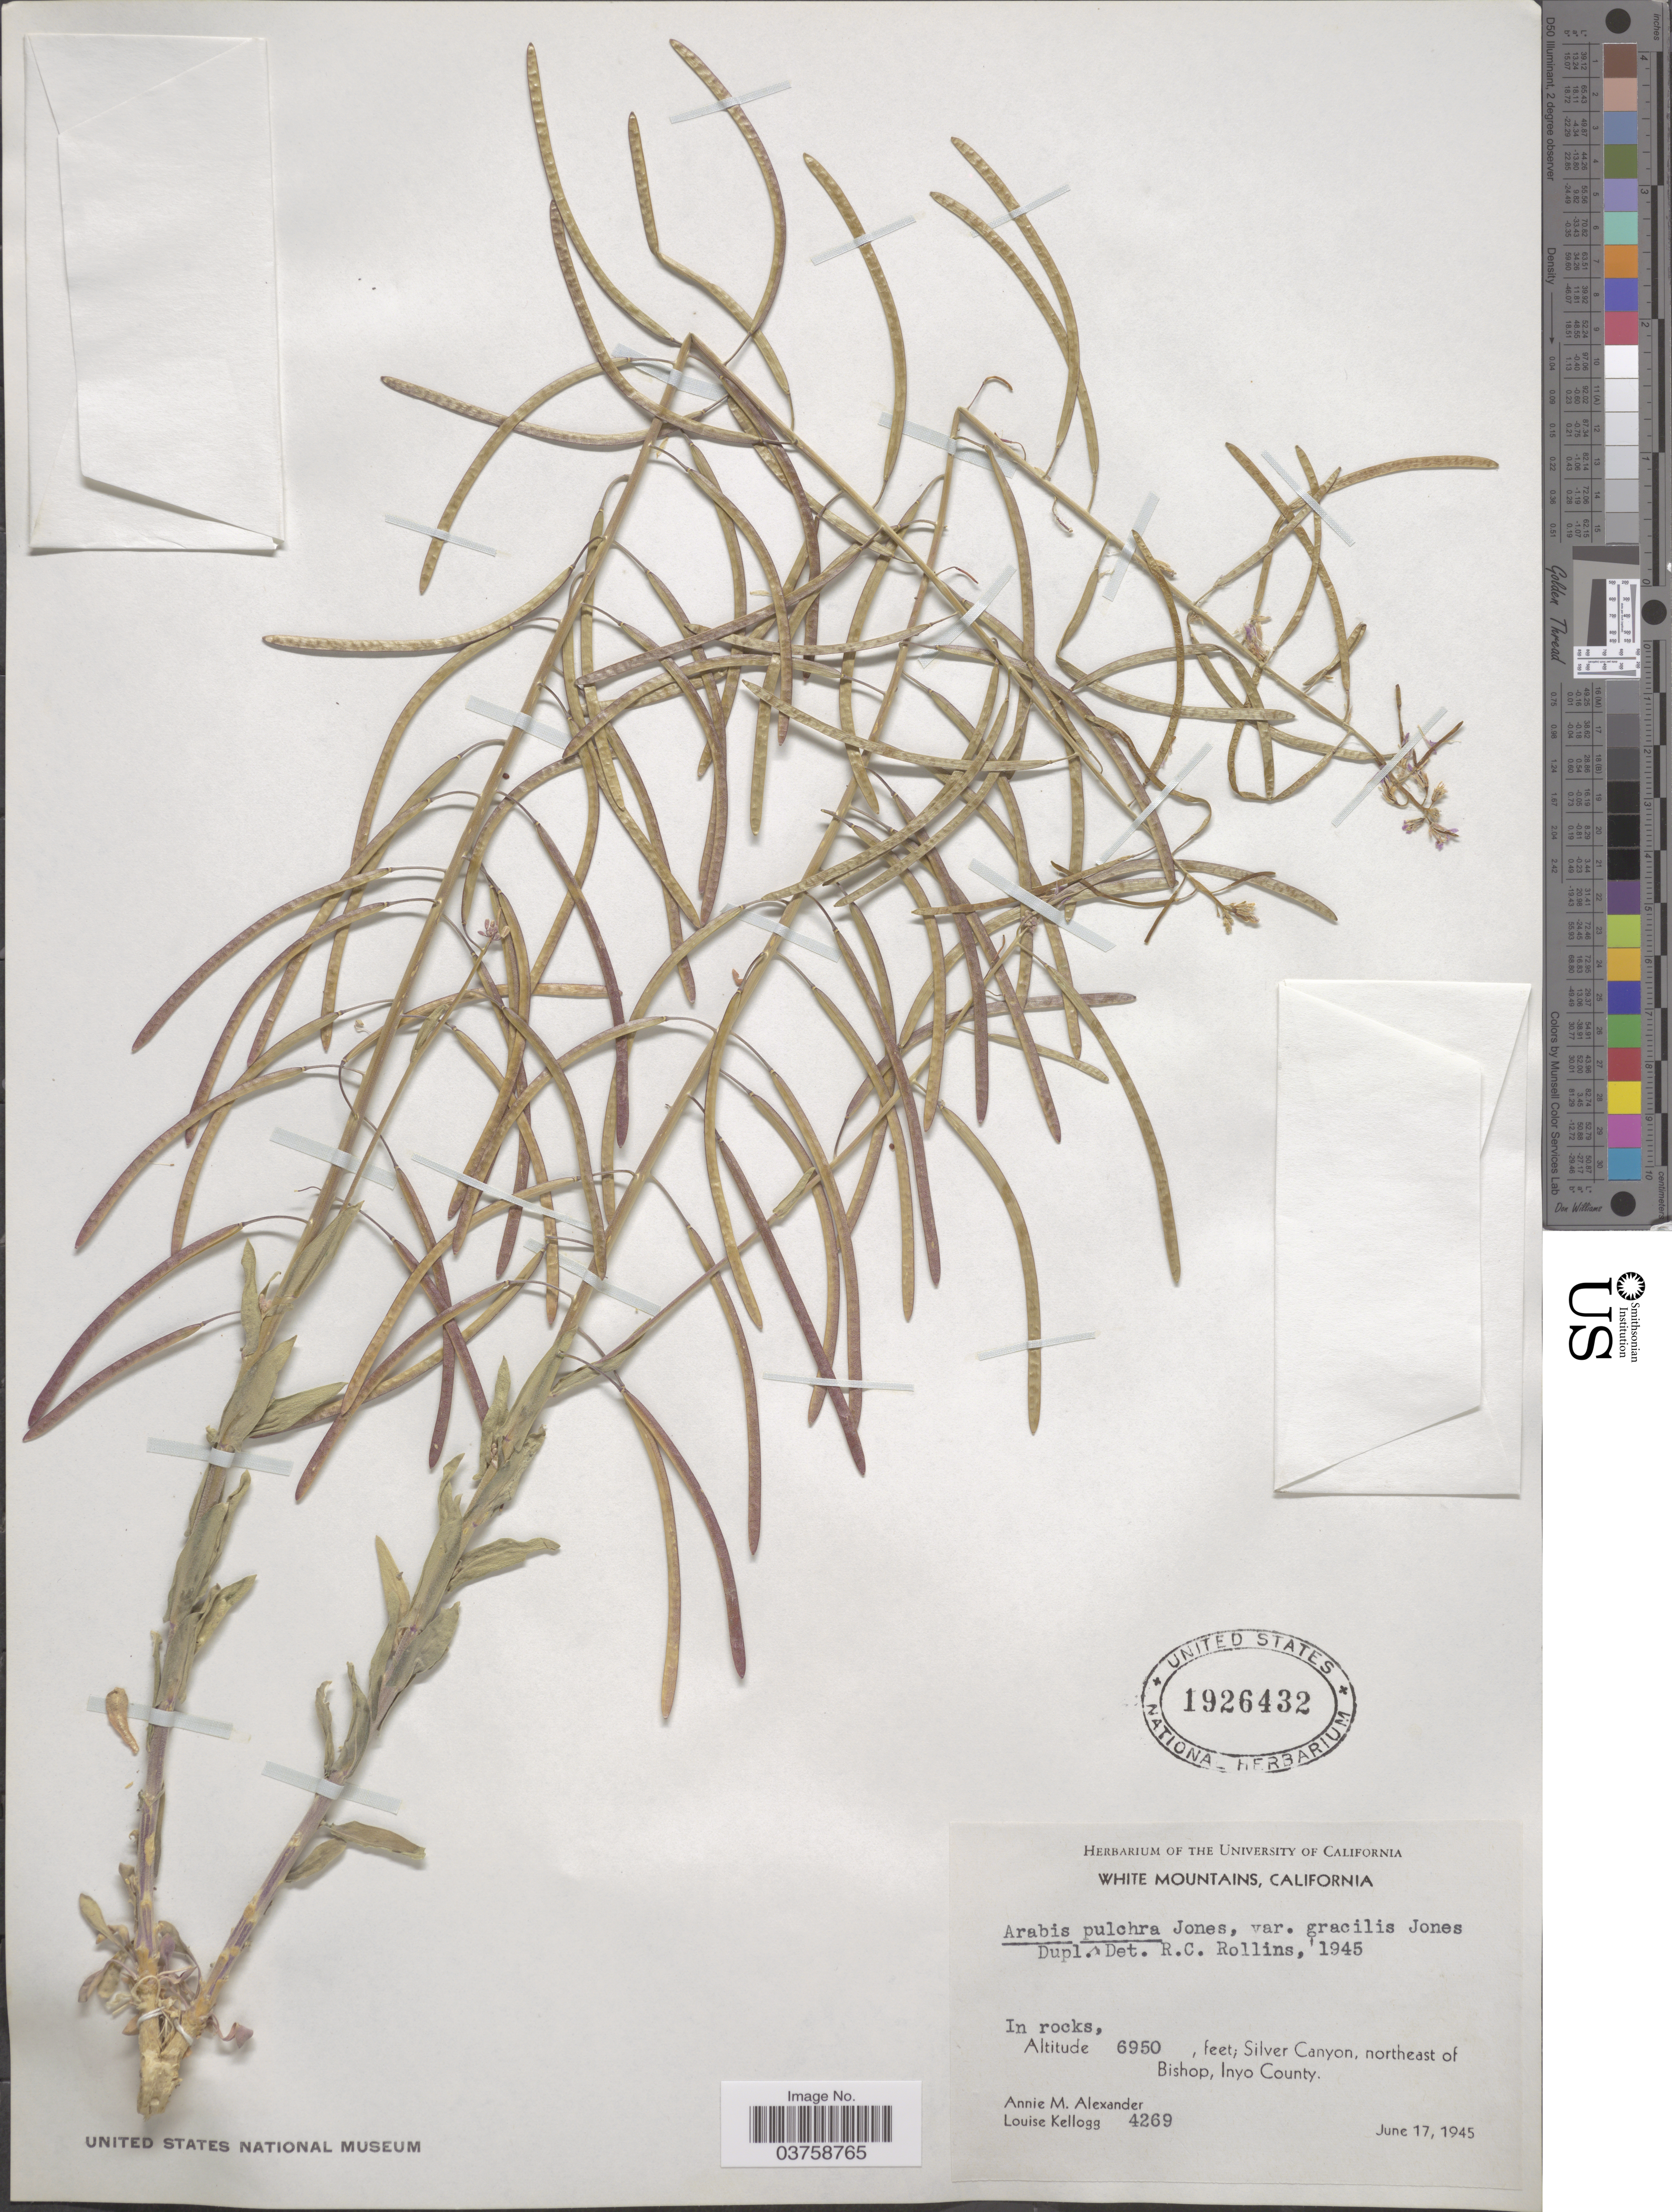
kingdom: Plantae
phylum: Tracheophyta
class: Magnoliopsida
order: Brassicales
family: Brassicaceae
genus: Arabis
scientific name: Arabis pulchra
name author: M.E. Jones ex S. Watson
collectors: A. M. Alexander & L. Kellogg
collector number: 4269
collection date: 1945-06-17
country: United States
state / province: California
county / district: Inyo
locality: White Mountains. Silver Canyon, northeast of Bishop, Inyo County.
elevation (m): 2118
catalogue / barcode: US 1926432